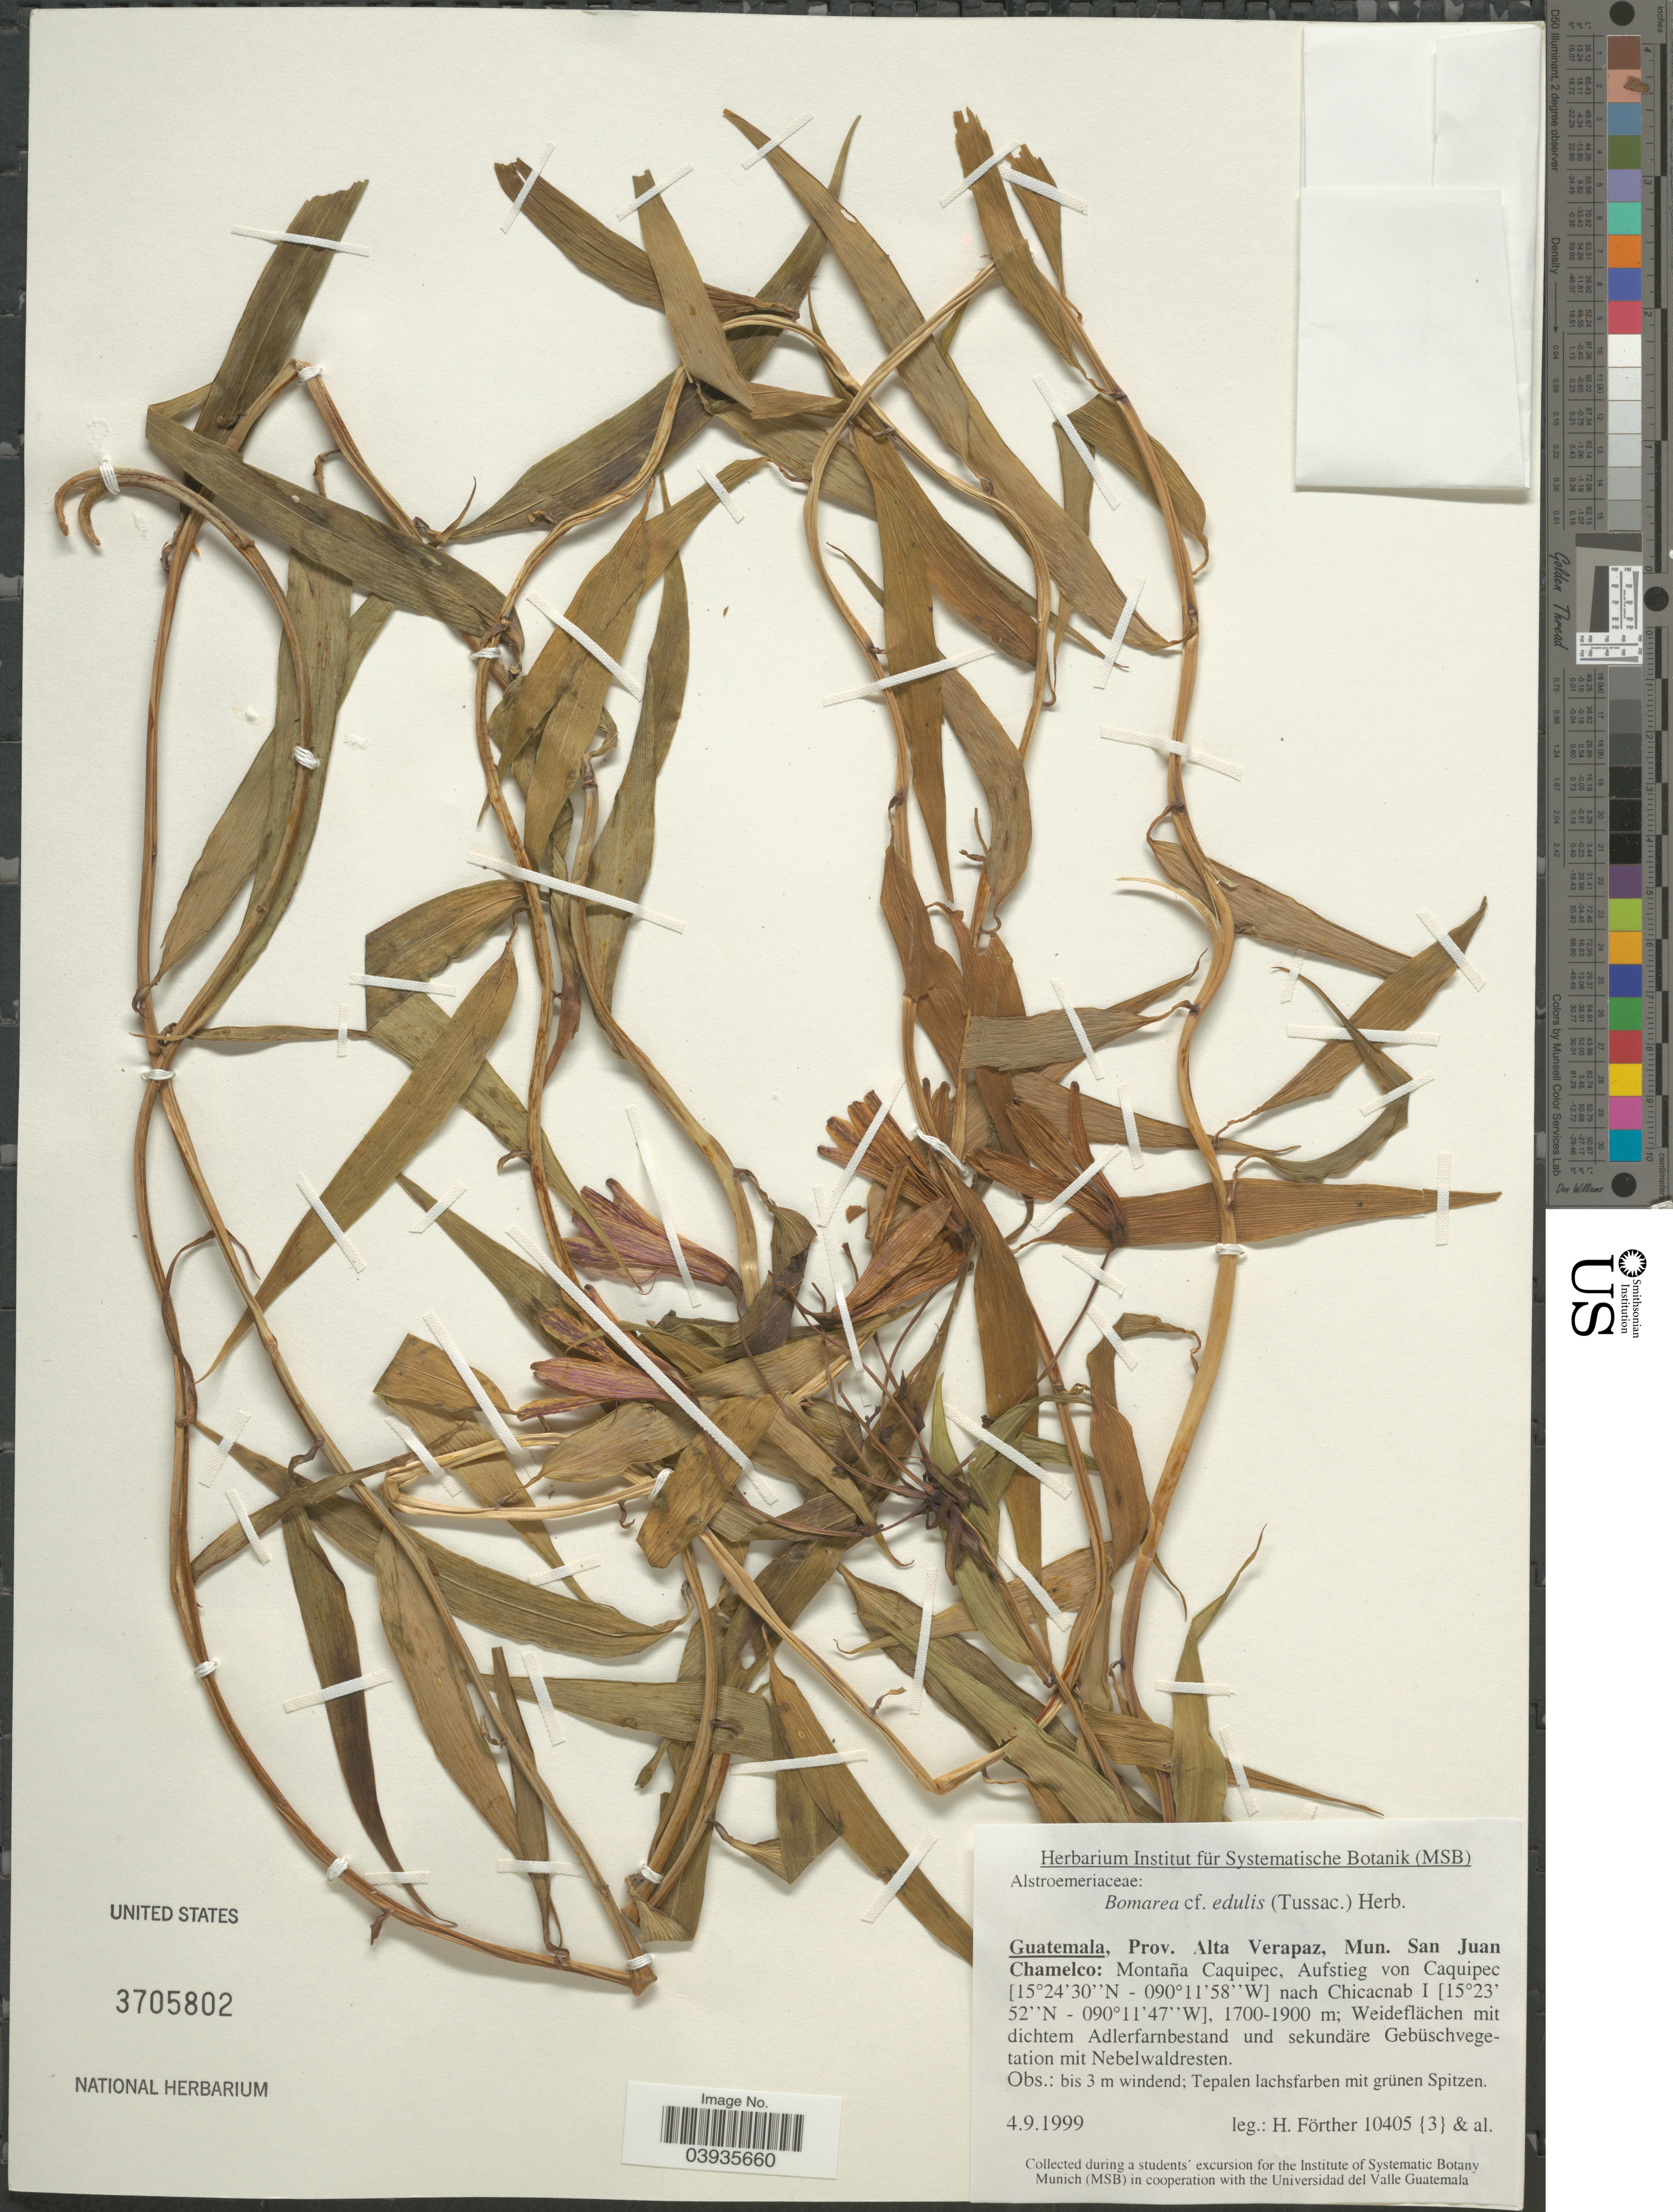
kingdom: Plantae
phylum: Tracheophyta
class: Liliopsida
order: Liliales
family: Alstroemeriaceae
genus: Bomarea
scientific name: Bomarea edulis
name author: (Tussac) Herb.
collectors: H. Förther & et al.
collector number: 10405{3}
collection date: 1999-09-04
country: Guatemala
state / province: Alta Verapaz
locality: Mun. San Juan Chamelco: Montaña Caquipec, Aufstieg von Caquipec nach Chicacnab I.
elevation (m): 1700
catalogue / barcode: US 3705802